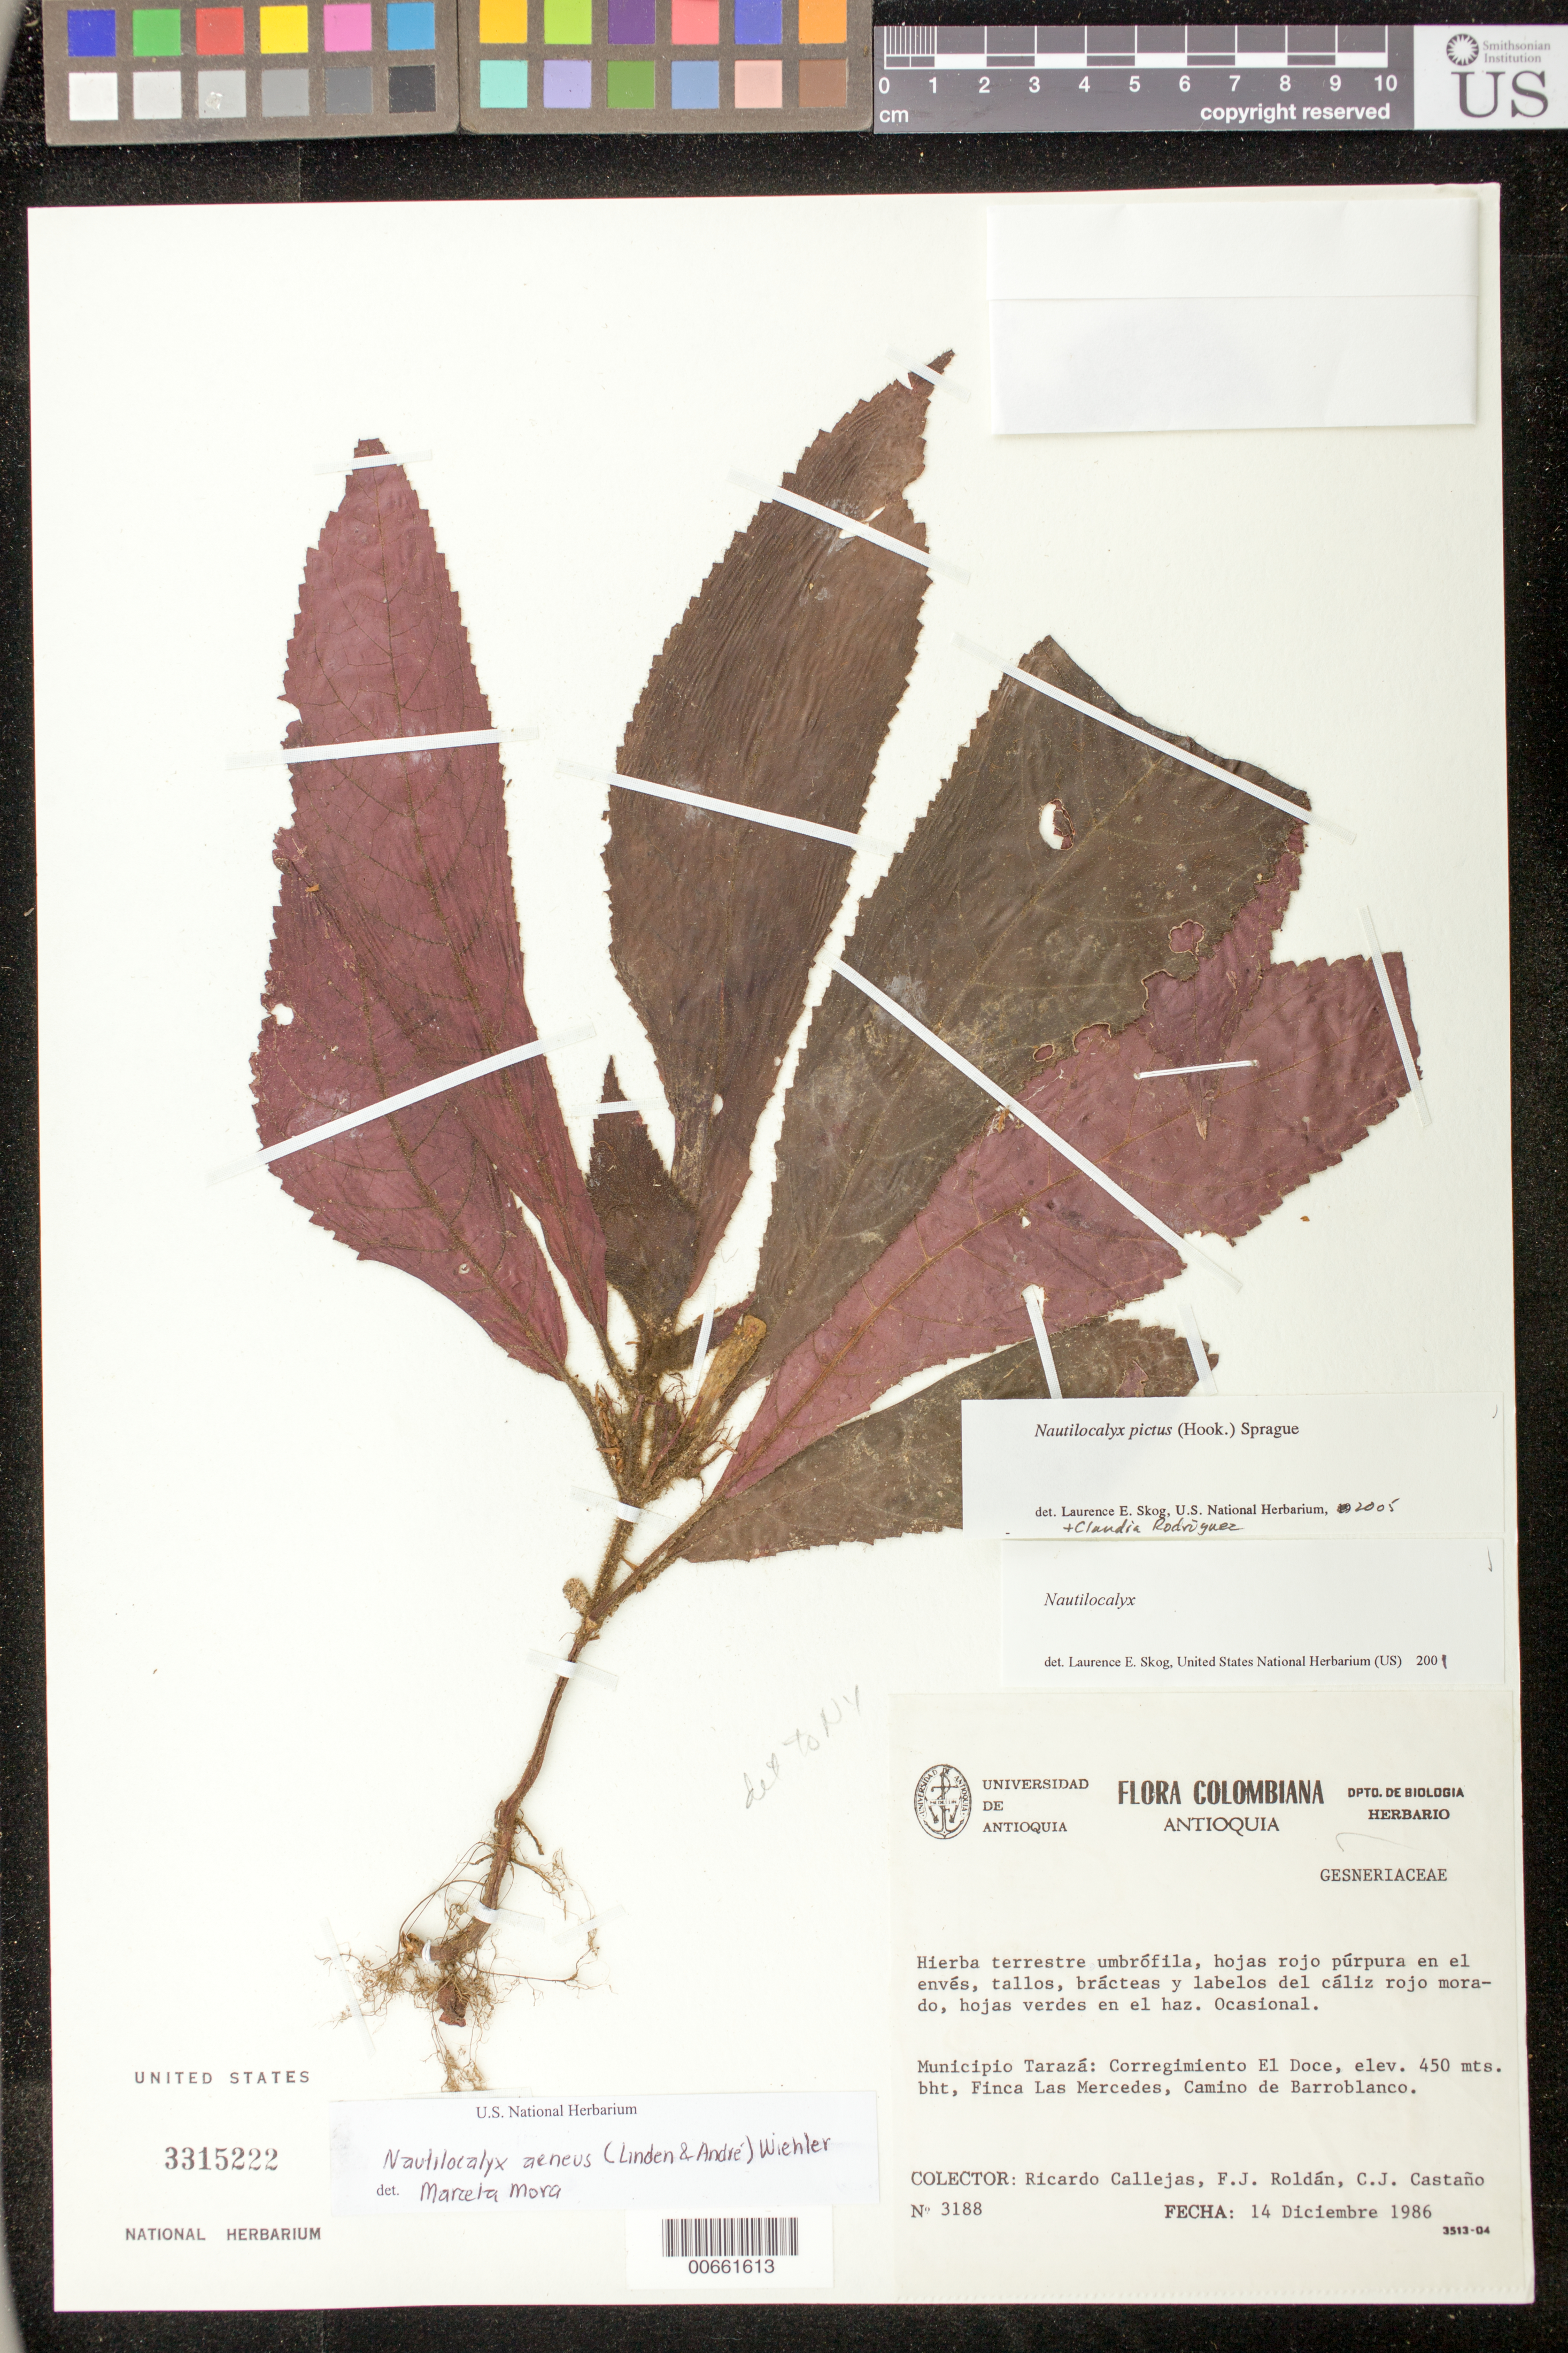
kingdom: Plantae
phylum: Tracheophyta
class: Magnoliopsida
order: Lamiales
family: Gesneriaceae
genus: Nautilocalyx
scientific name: Nautilocalyx aeneus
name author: (Linden & André) Wiehler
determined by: Mora, M. Marcela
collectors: R. Callejas, F. J. Roldán & C. Castaño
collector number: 3188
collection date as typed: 14 Dec 1986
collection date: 1986-12-14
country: Colombia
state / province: Antioquia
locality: Mpio. Tarazá: Corregimiento El Doce, Finca Las Mercedes, Camino de Barroblanco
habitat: bht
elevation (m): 450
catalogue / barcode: US 3315222